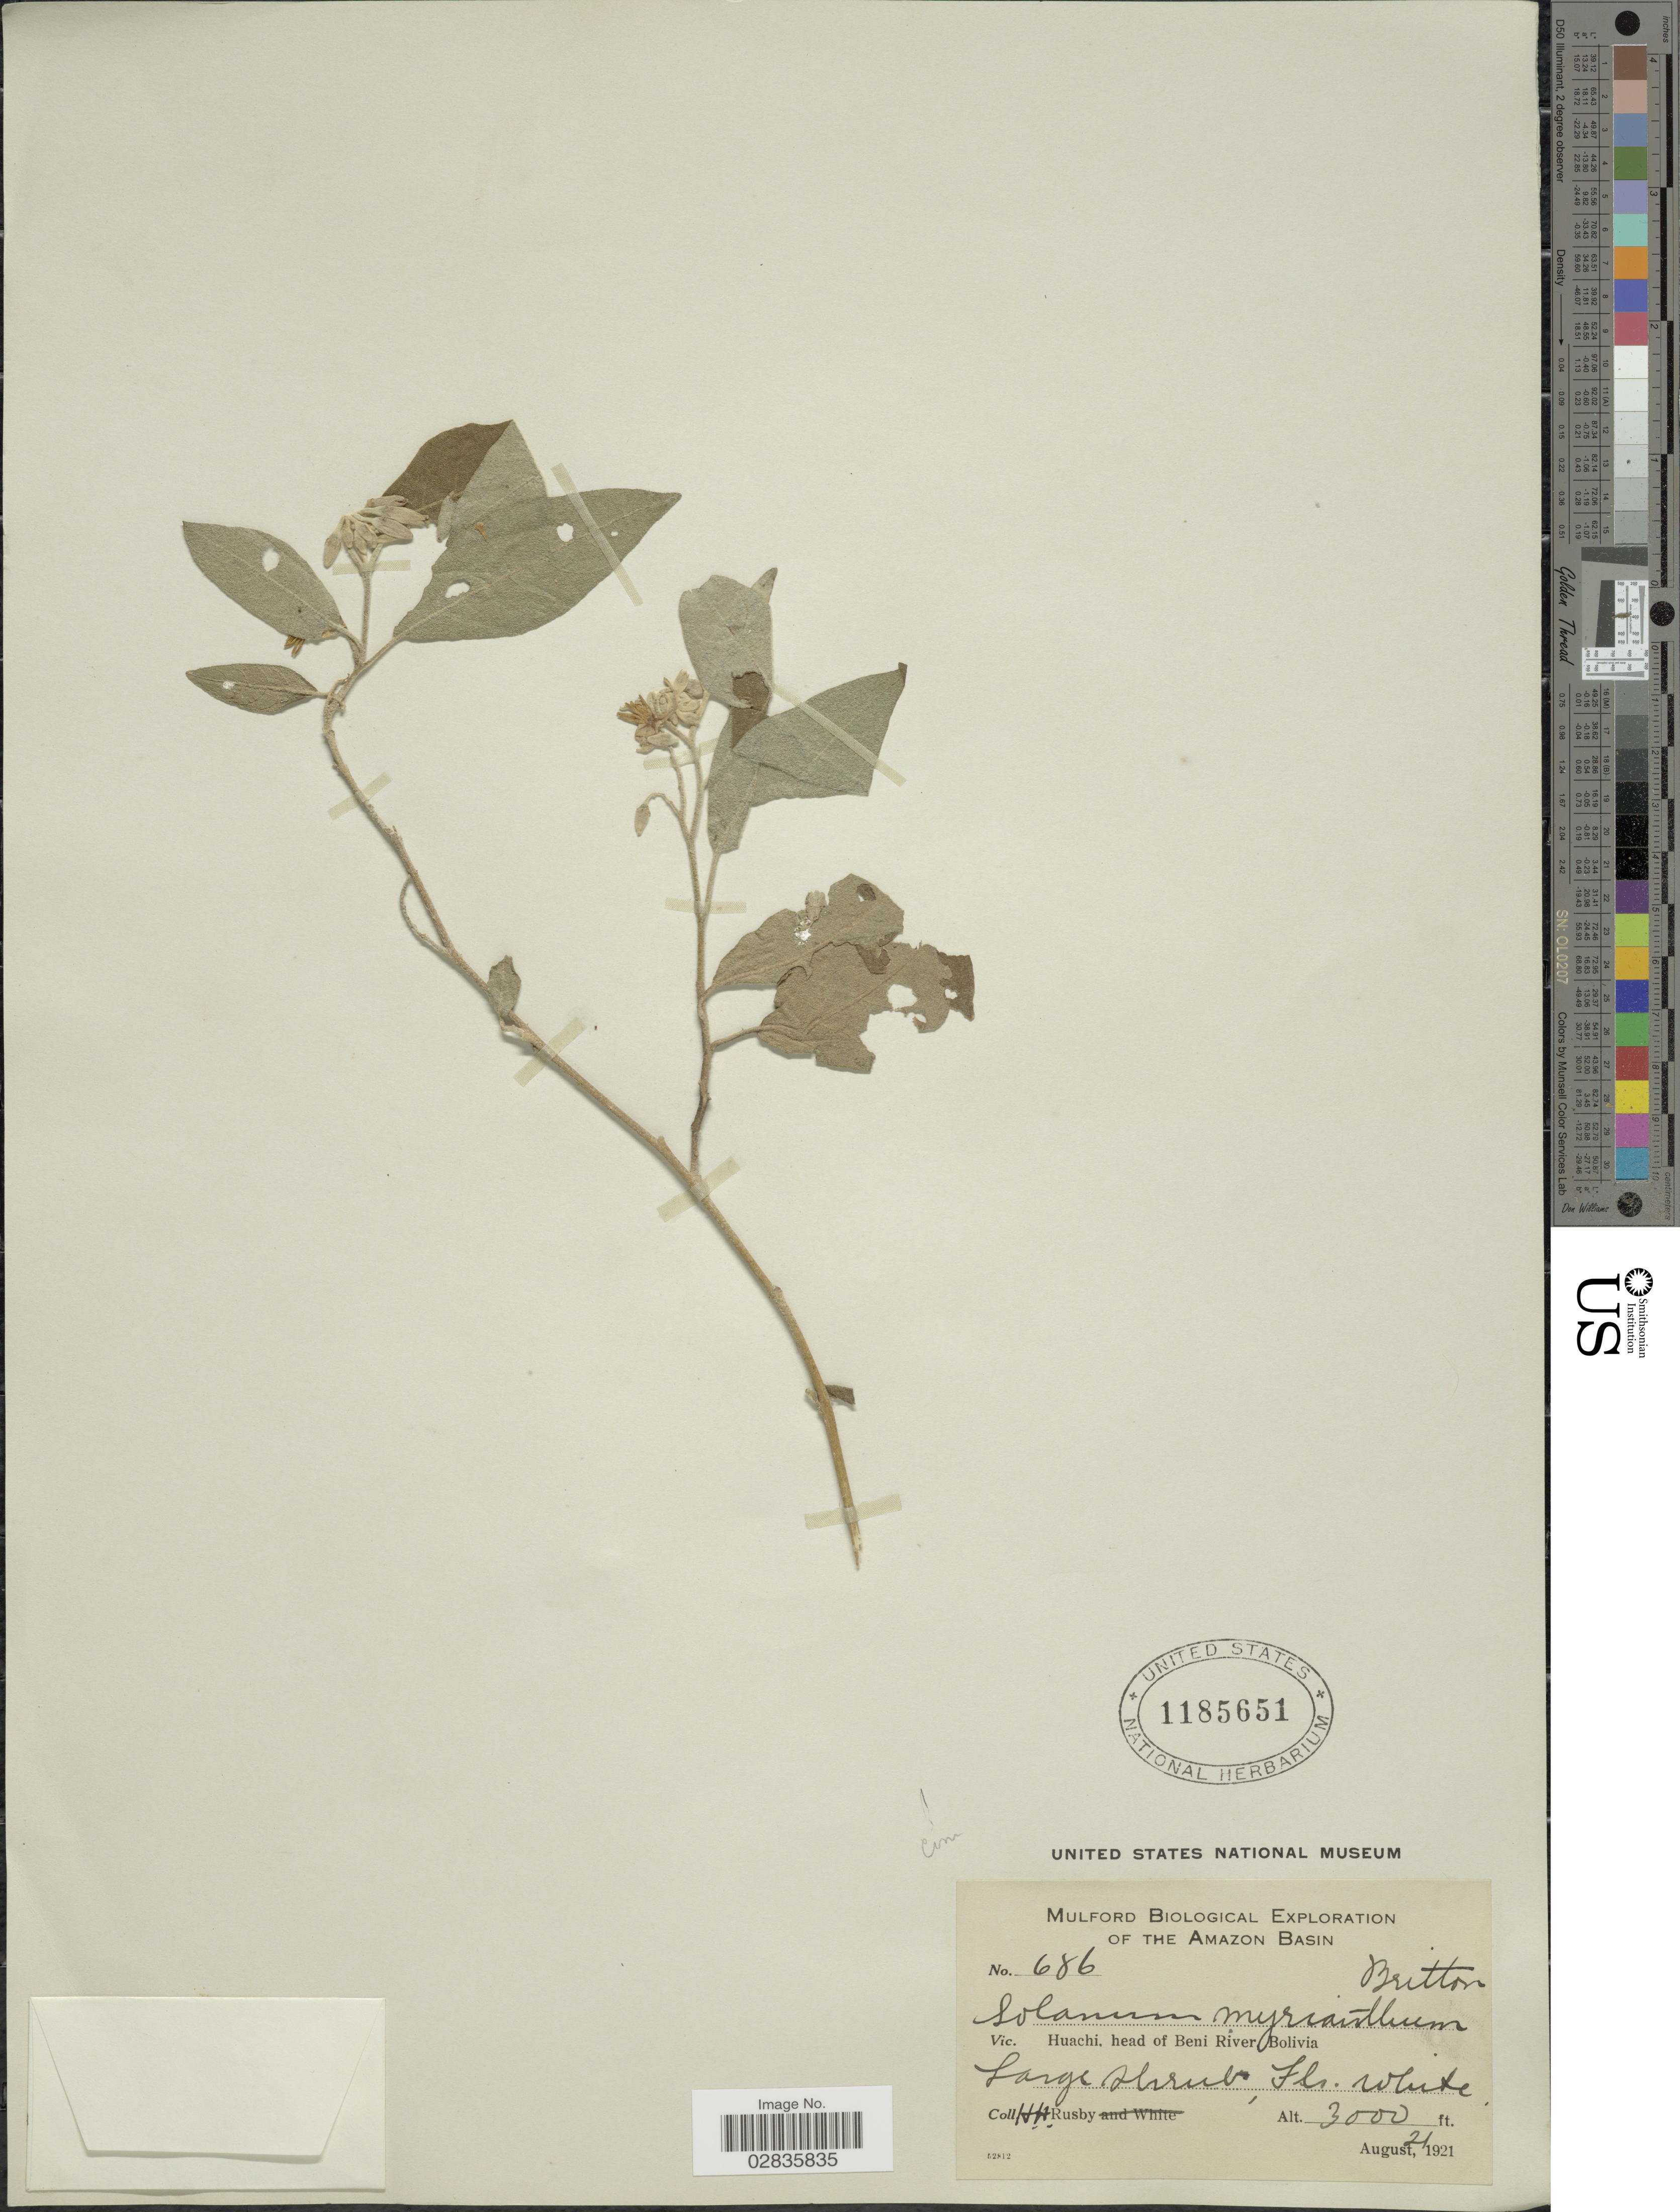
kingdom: Plantae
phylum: Tracheophyta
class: Magnoliopsida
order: Solanales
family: Solanaceae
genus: Solanum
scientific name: Solanum fieldingii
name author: Moric. ex Dunal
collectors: H. H. Rusby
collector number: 686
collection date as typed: August 21, 1921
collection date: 1921-08-21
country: Bolivia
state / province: Beni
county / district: Iténez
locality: Huachi, head of Beni River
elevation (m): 914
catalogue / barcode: US 1185651